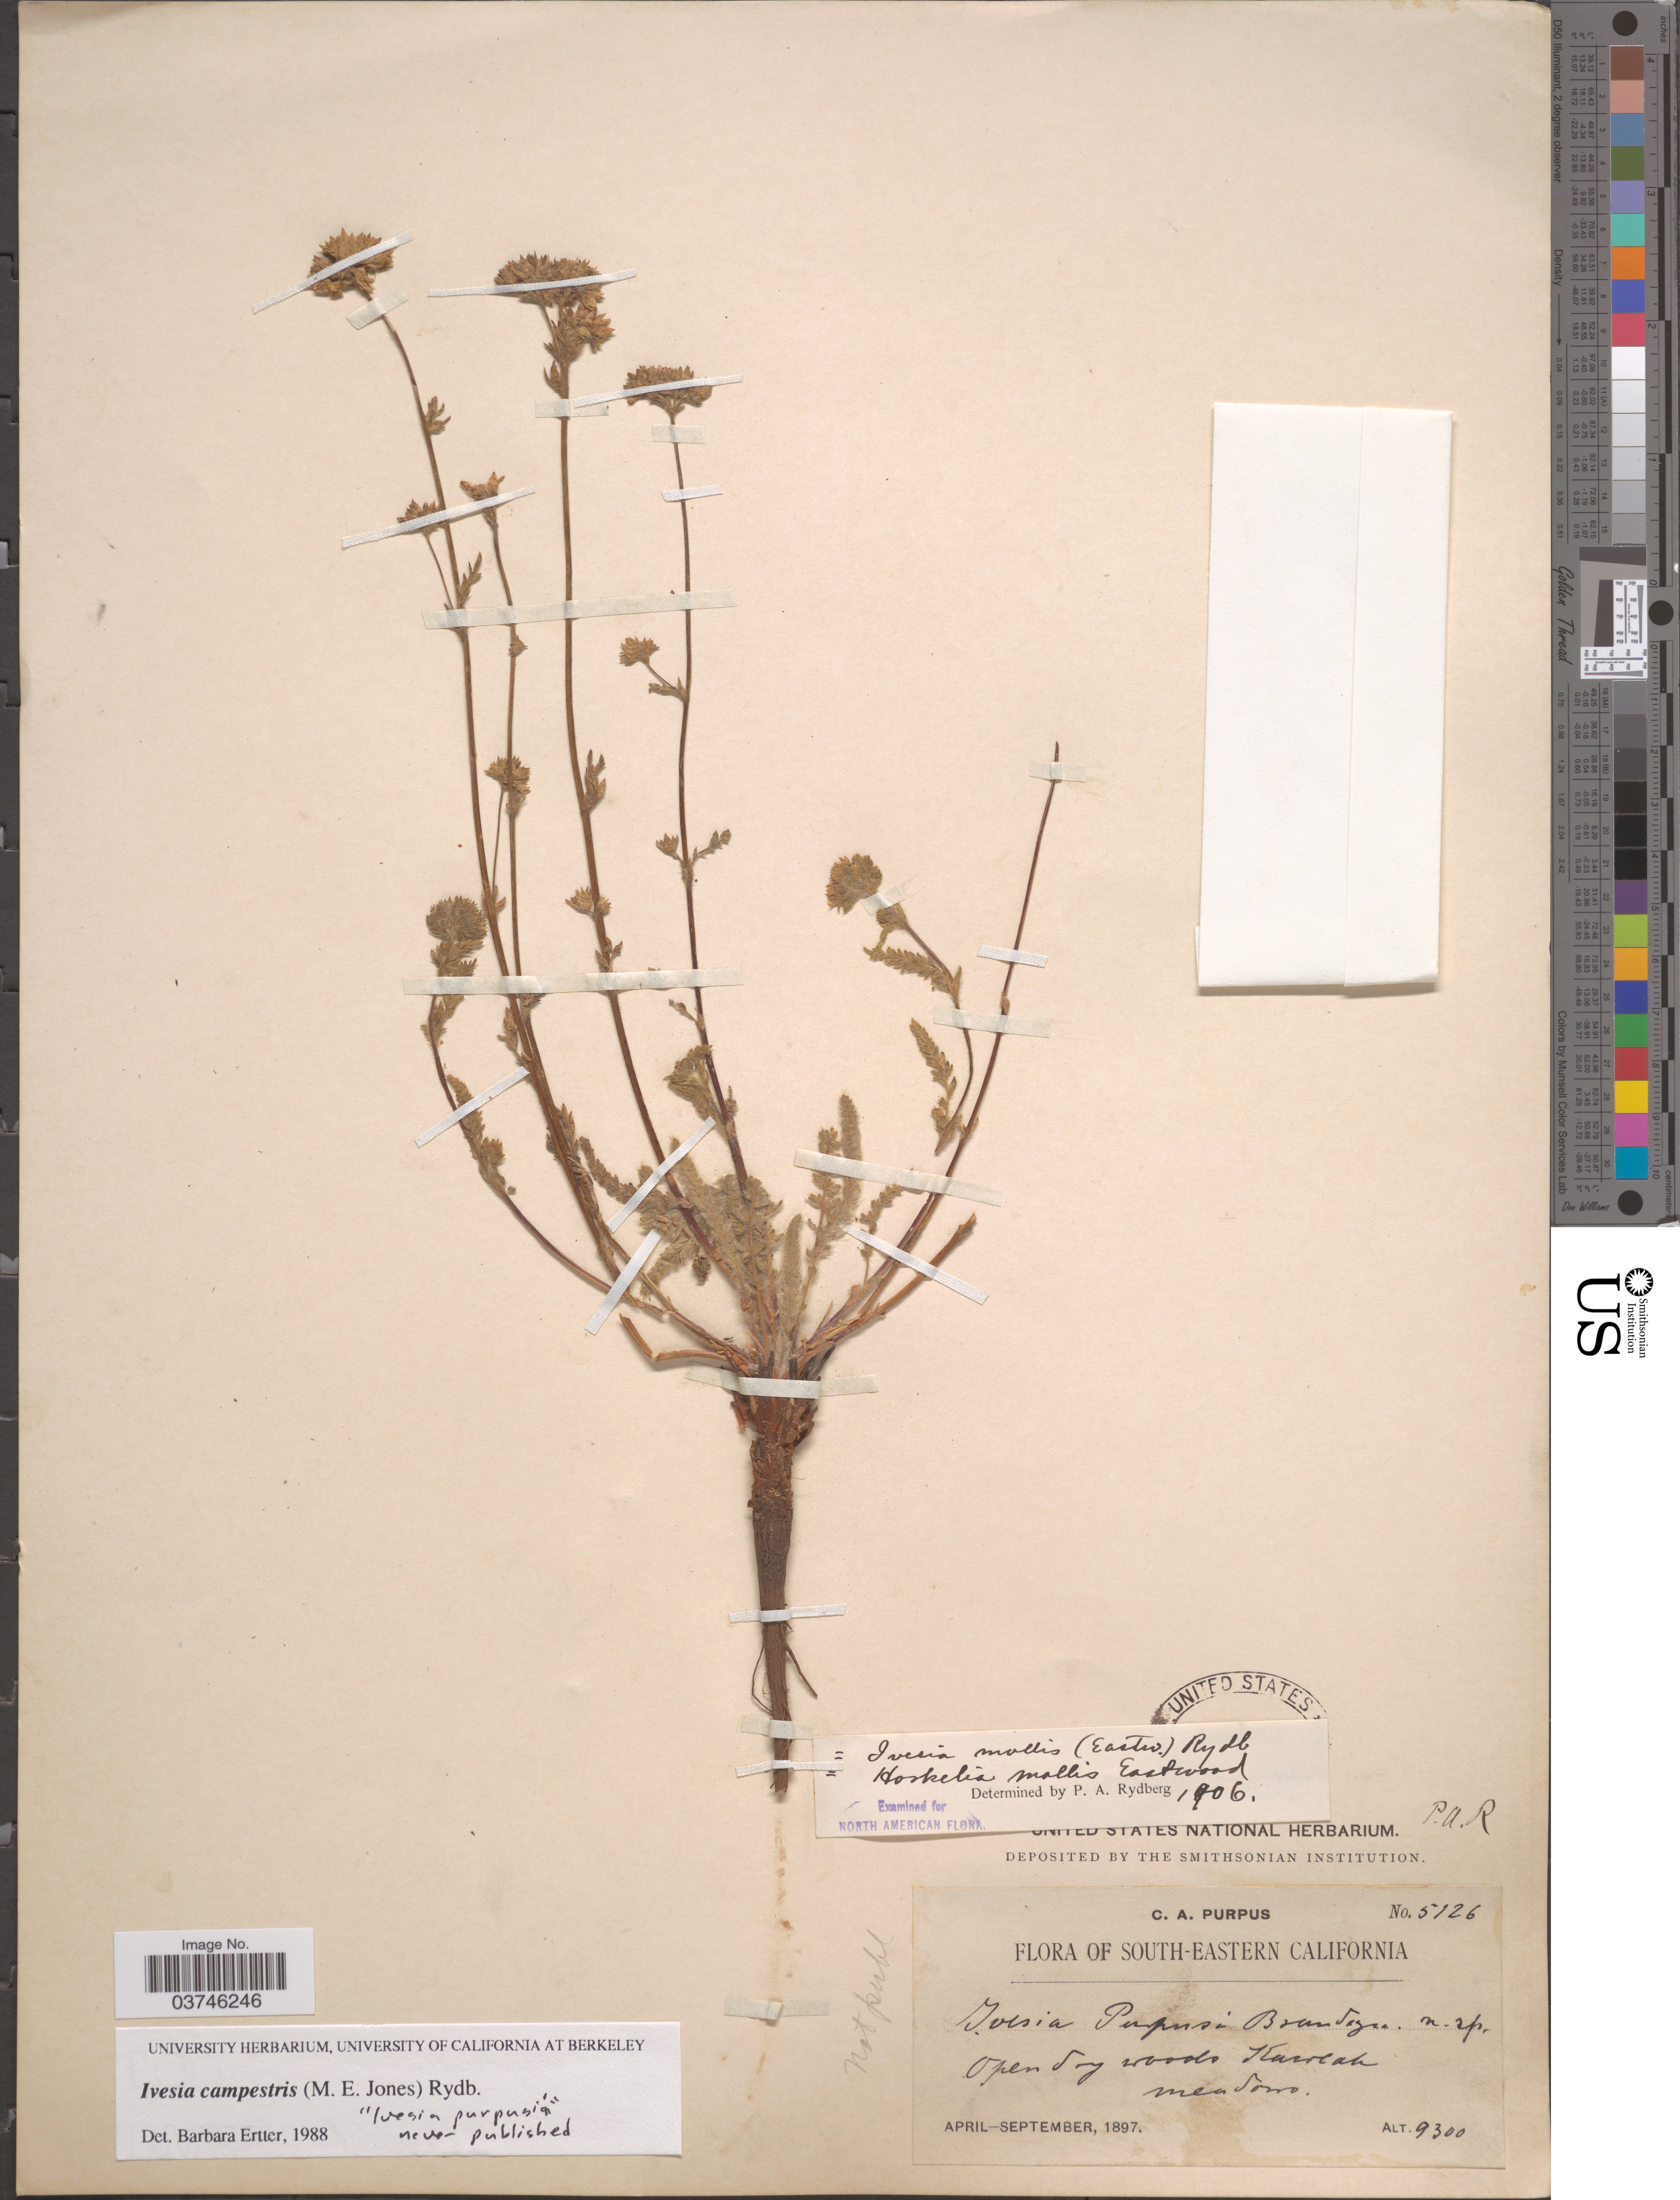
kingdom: Plantae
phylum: Tracheophyta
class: Magnoliopsida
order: Rosales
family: Rosaceae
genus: Potentilla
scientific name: Potentilla campestris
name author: (M.E. Jones) Jeps.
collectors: C. A. Purpus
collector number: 5126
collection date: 1897-04/1897-09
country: United States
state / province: California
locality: South-Eastern California. Kaweah meadows.